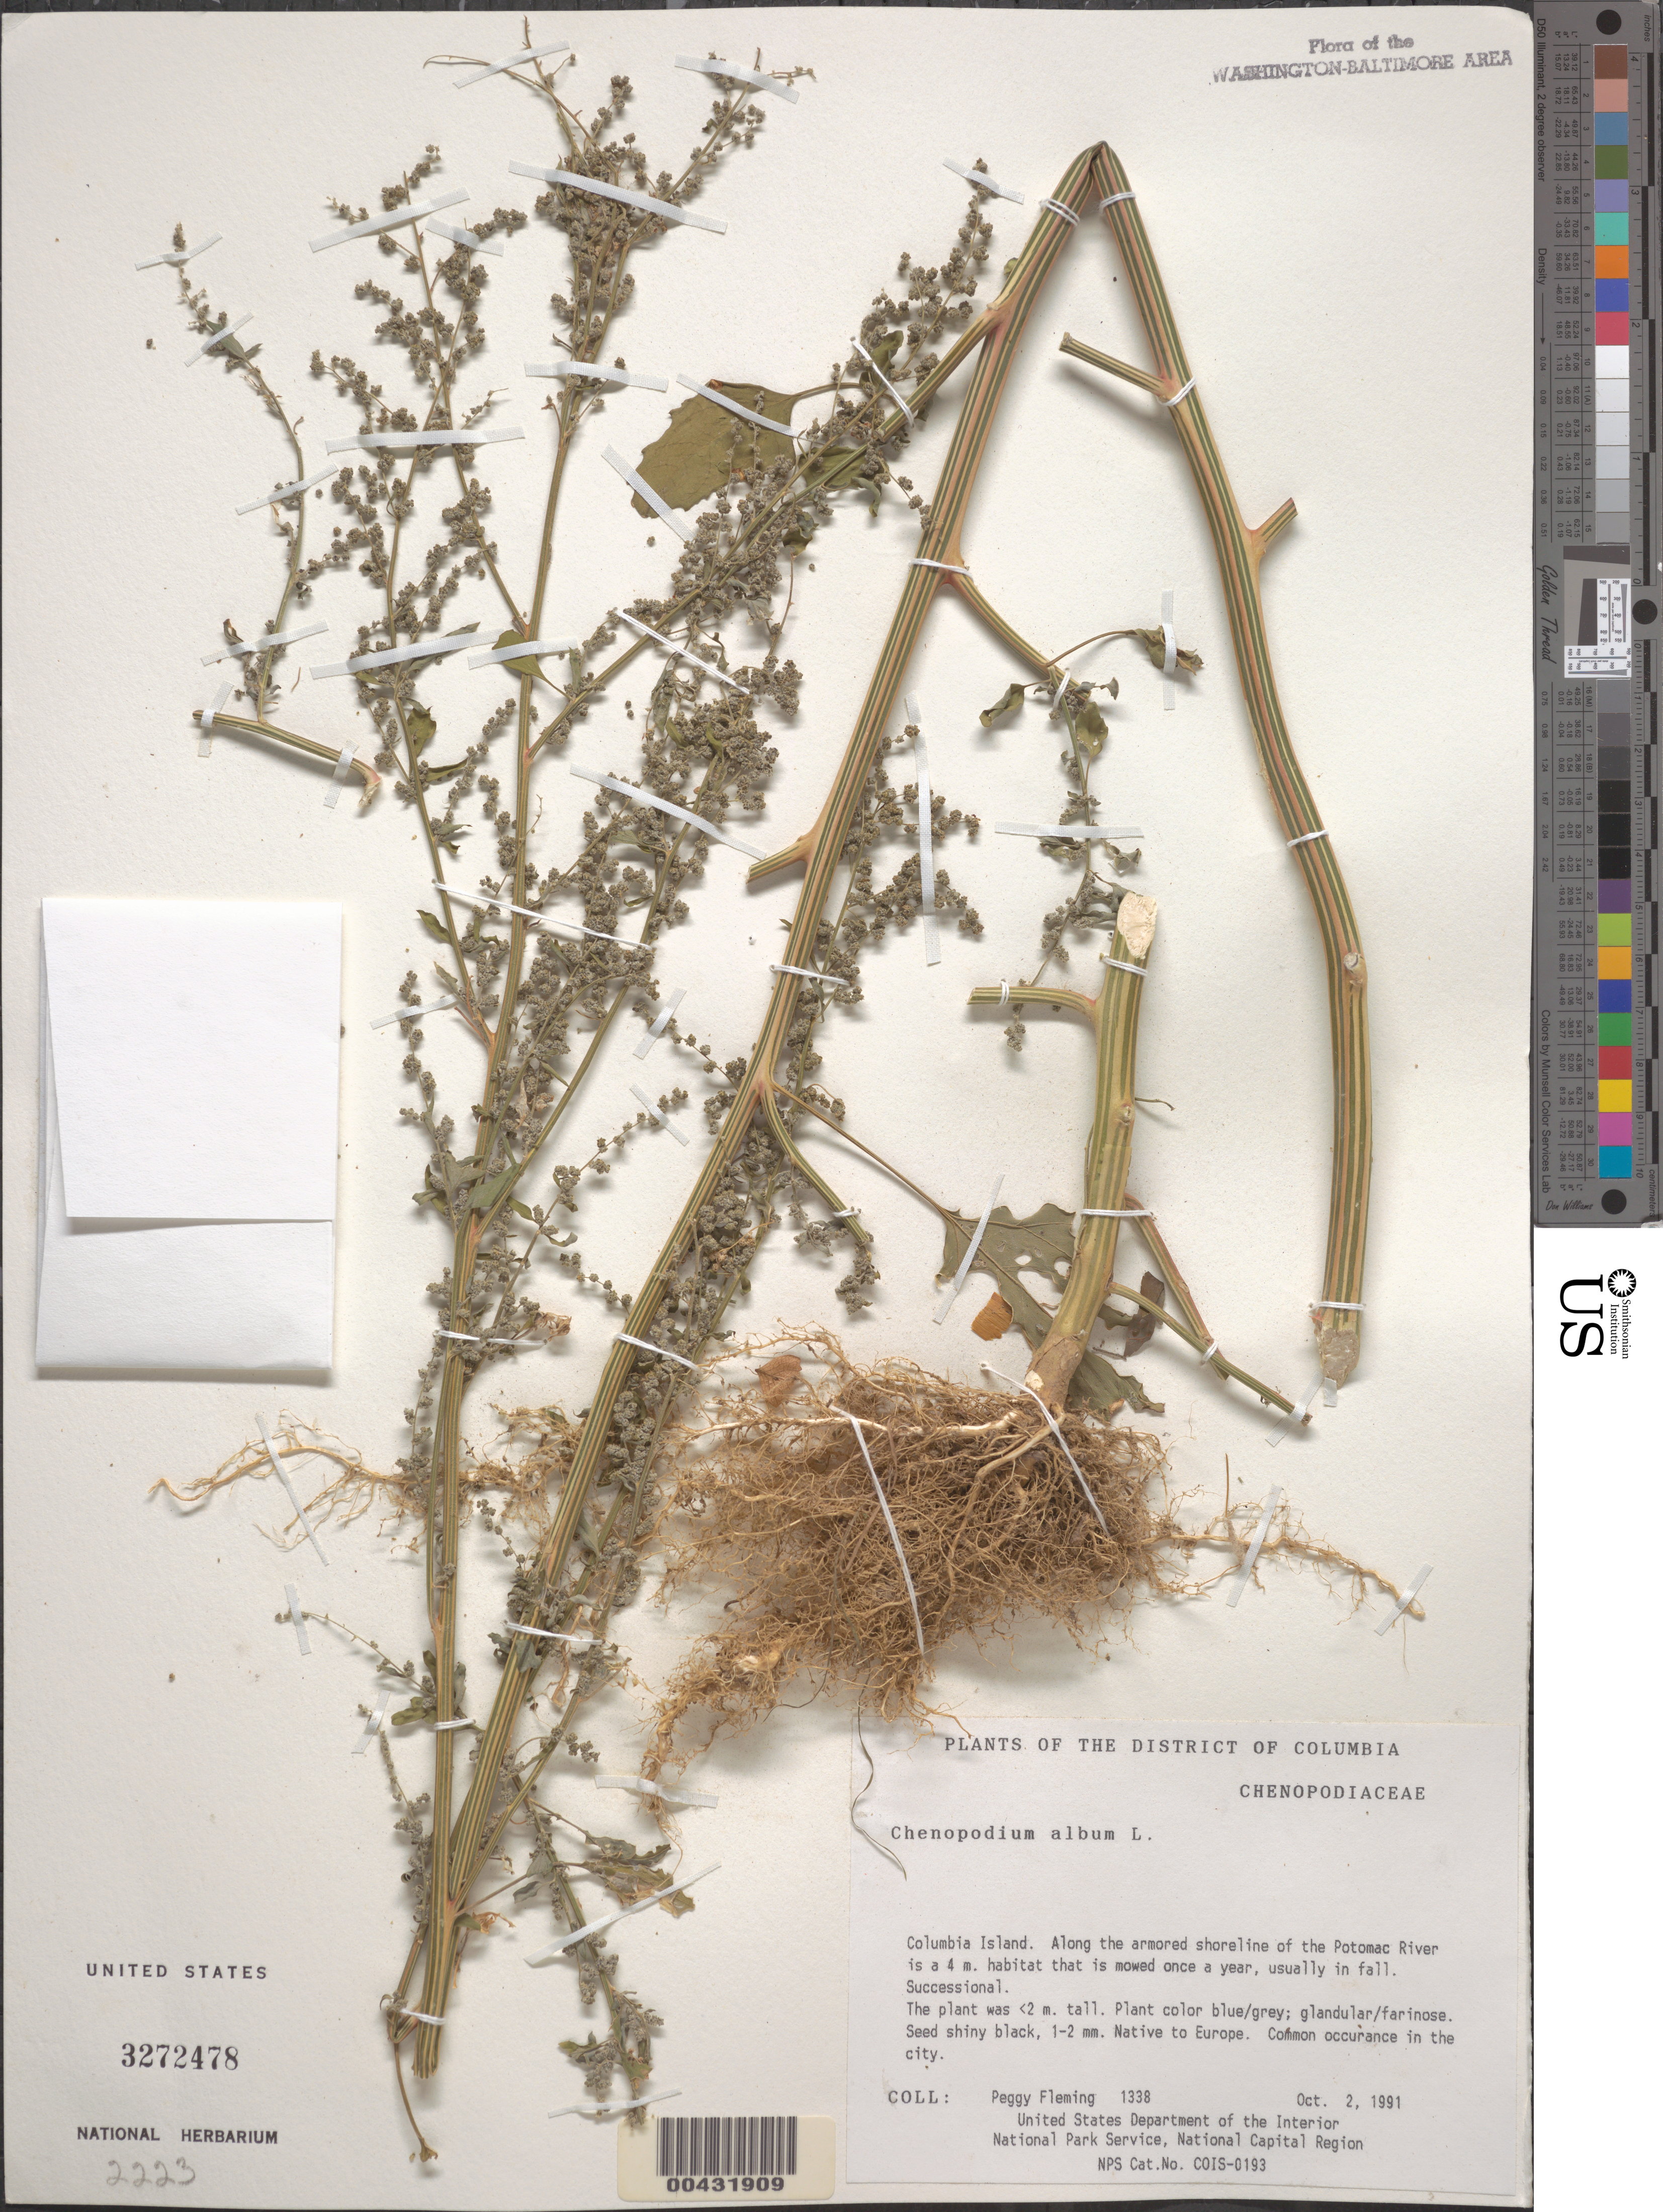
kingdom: Plantae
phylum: Tracheophyta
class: Magnoliopsida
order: Caryophyllales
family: Amaranthaceae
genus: Chenopodium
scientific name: Chenopodium album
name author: L.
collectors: P. Fleming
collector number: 1338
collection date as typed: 02 Oct 1991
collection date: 1991-10-02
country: United States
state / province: District of Columbia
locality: Columbia Island, along shoreline of the Potomac River Columbia Island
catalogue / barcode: US 3272478